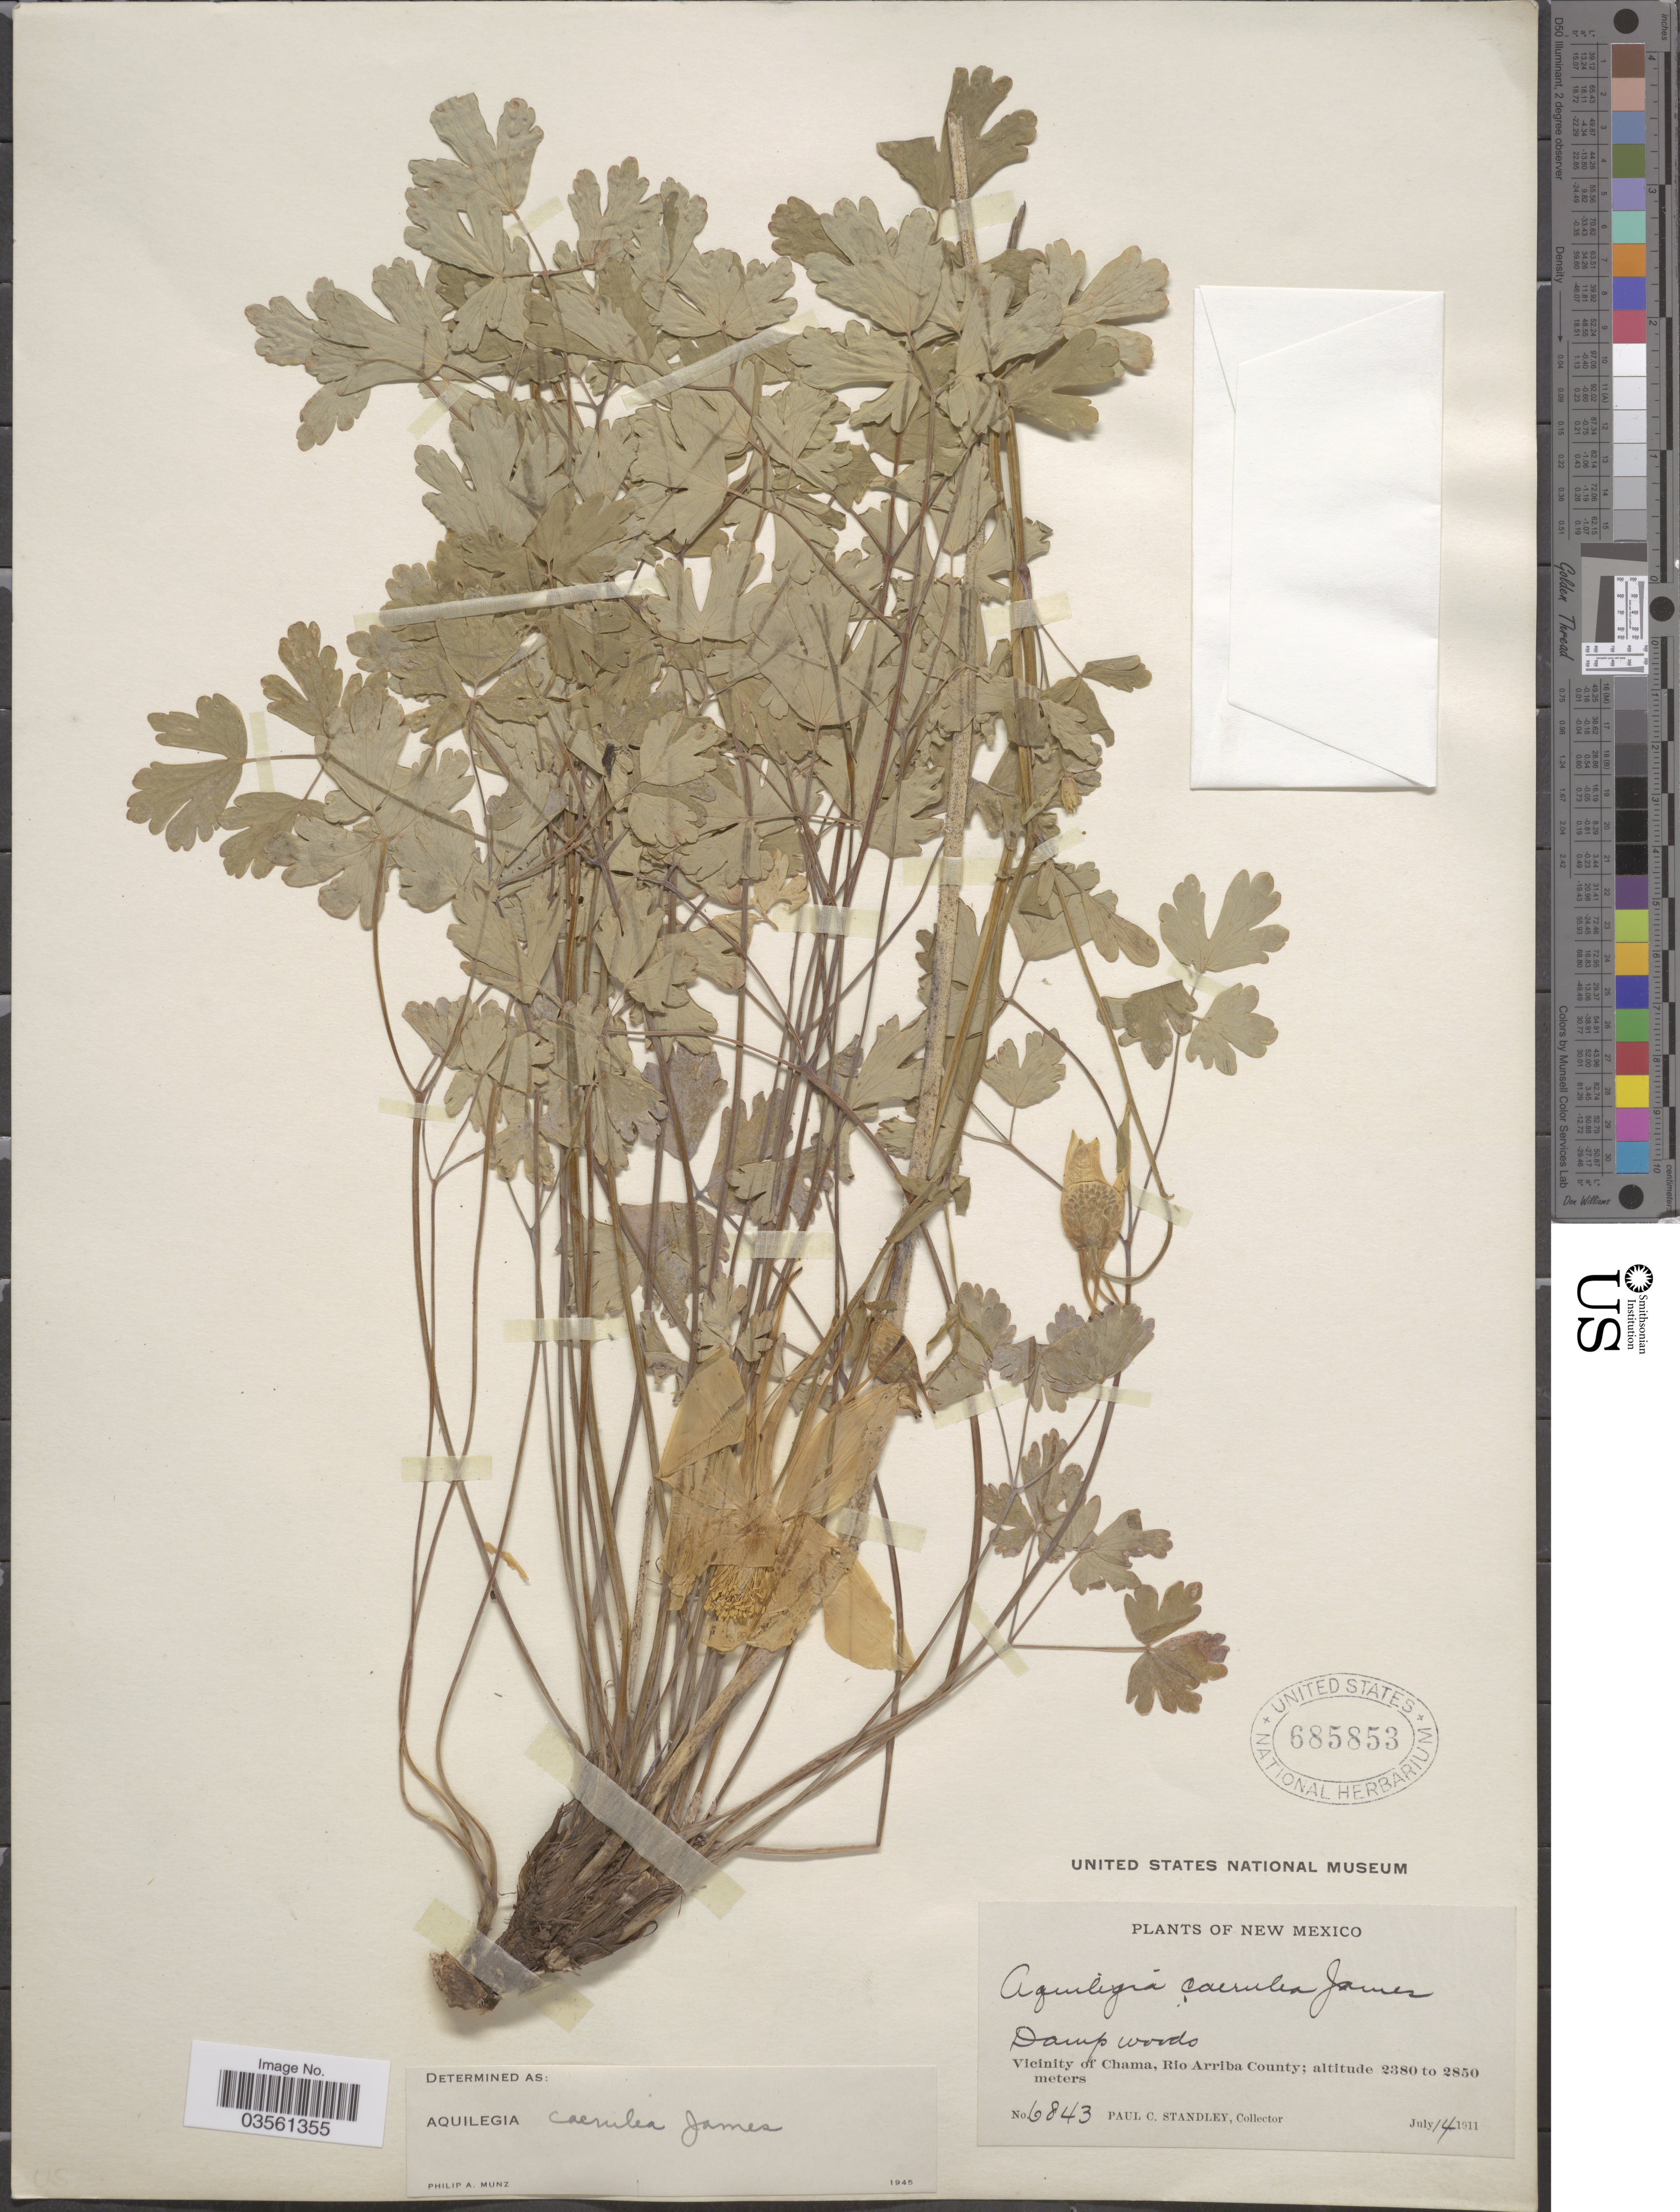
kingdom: Plantae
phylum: Tracheophyta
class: Magnoliopsida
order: Ranunculales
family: Ranunculaceae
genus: Aquilegia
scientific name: Aquilegia coerulea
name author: E. James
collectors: P. C. Standley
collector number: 6843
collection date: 1911-07-14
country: United States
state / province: New Mexico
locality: Vicinity of Chama, Rio Arriba County.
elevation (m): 2380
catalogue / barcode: US 685853